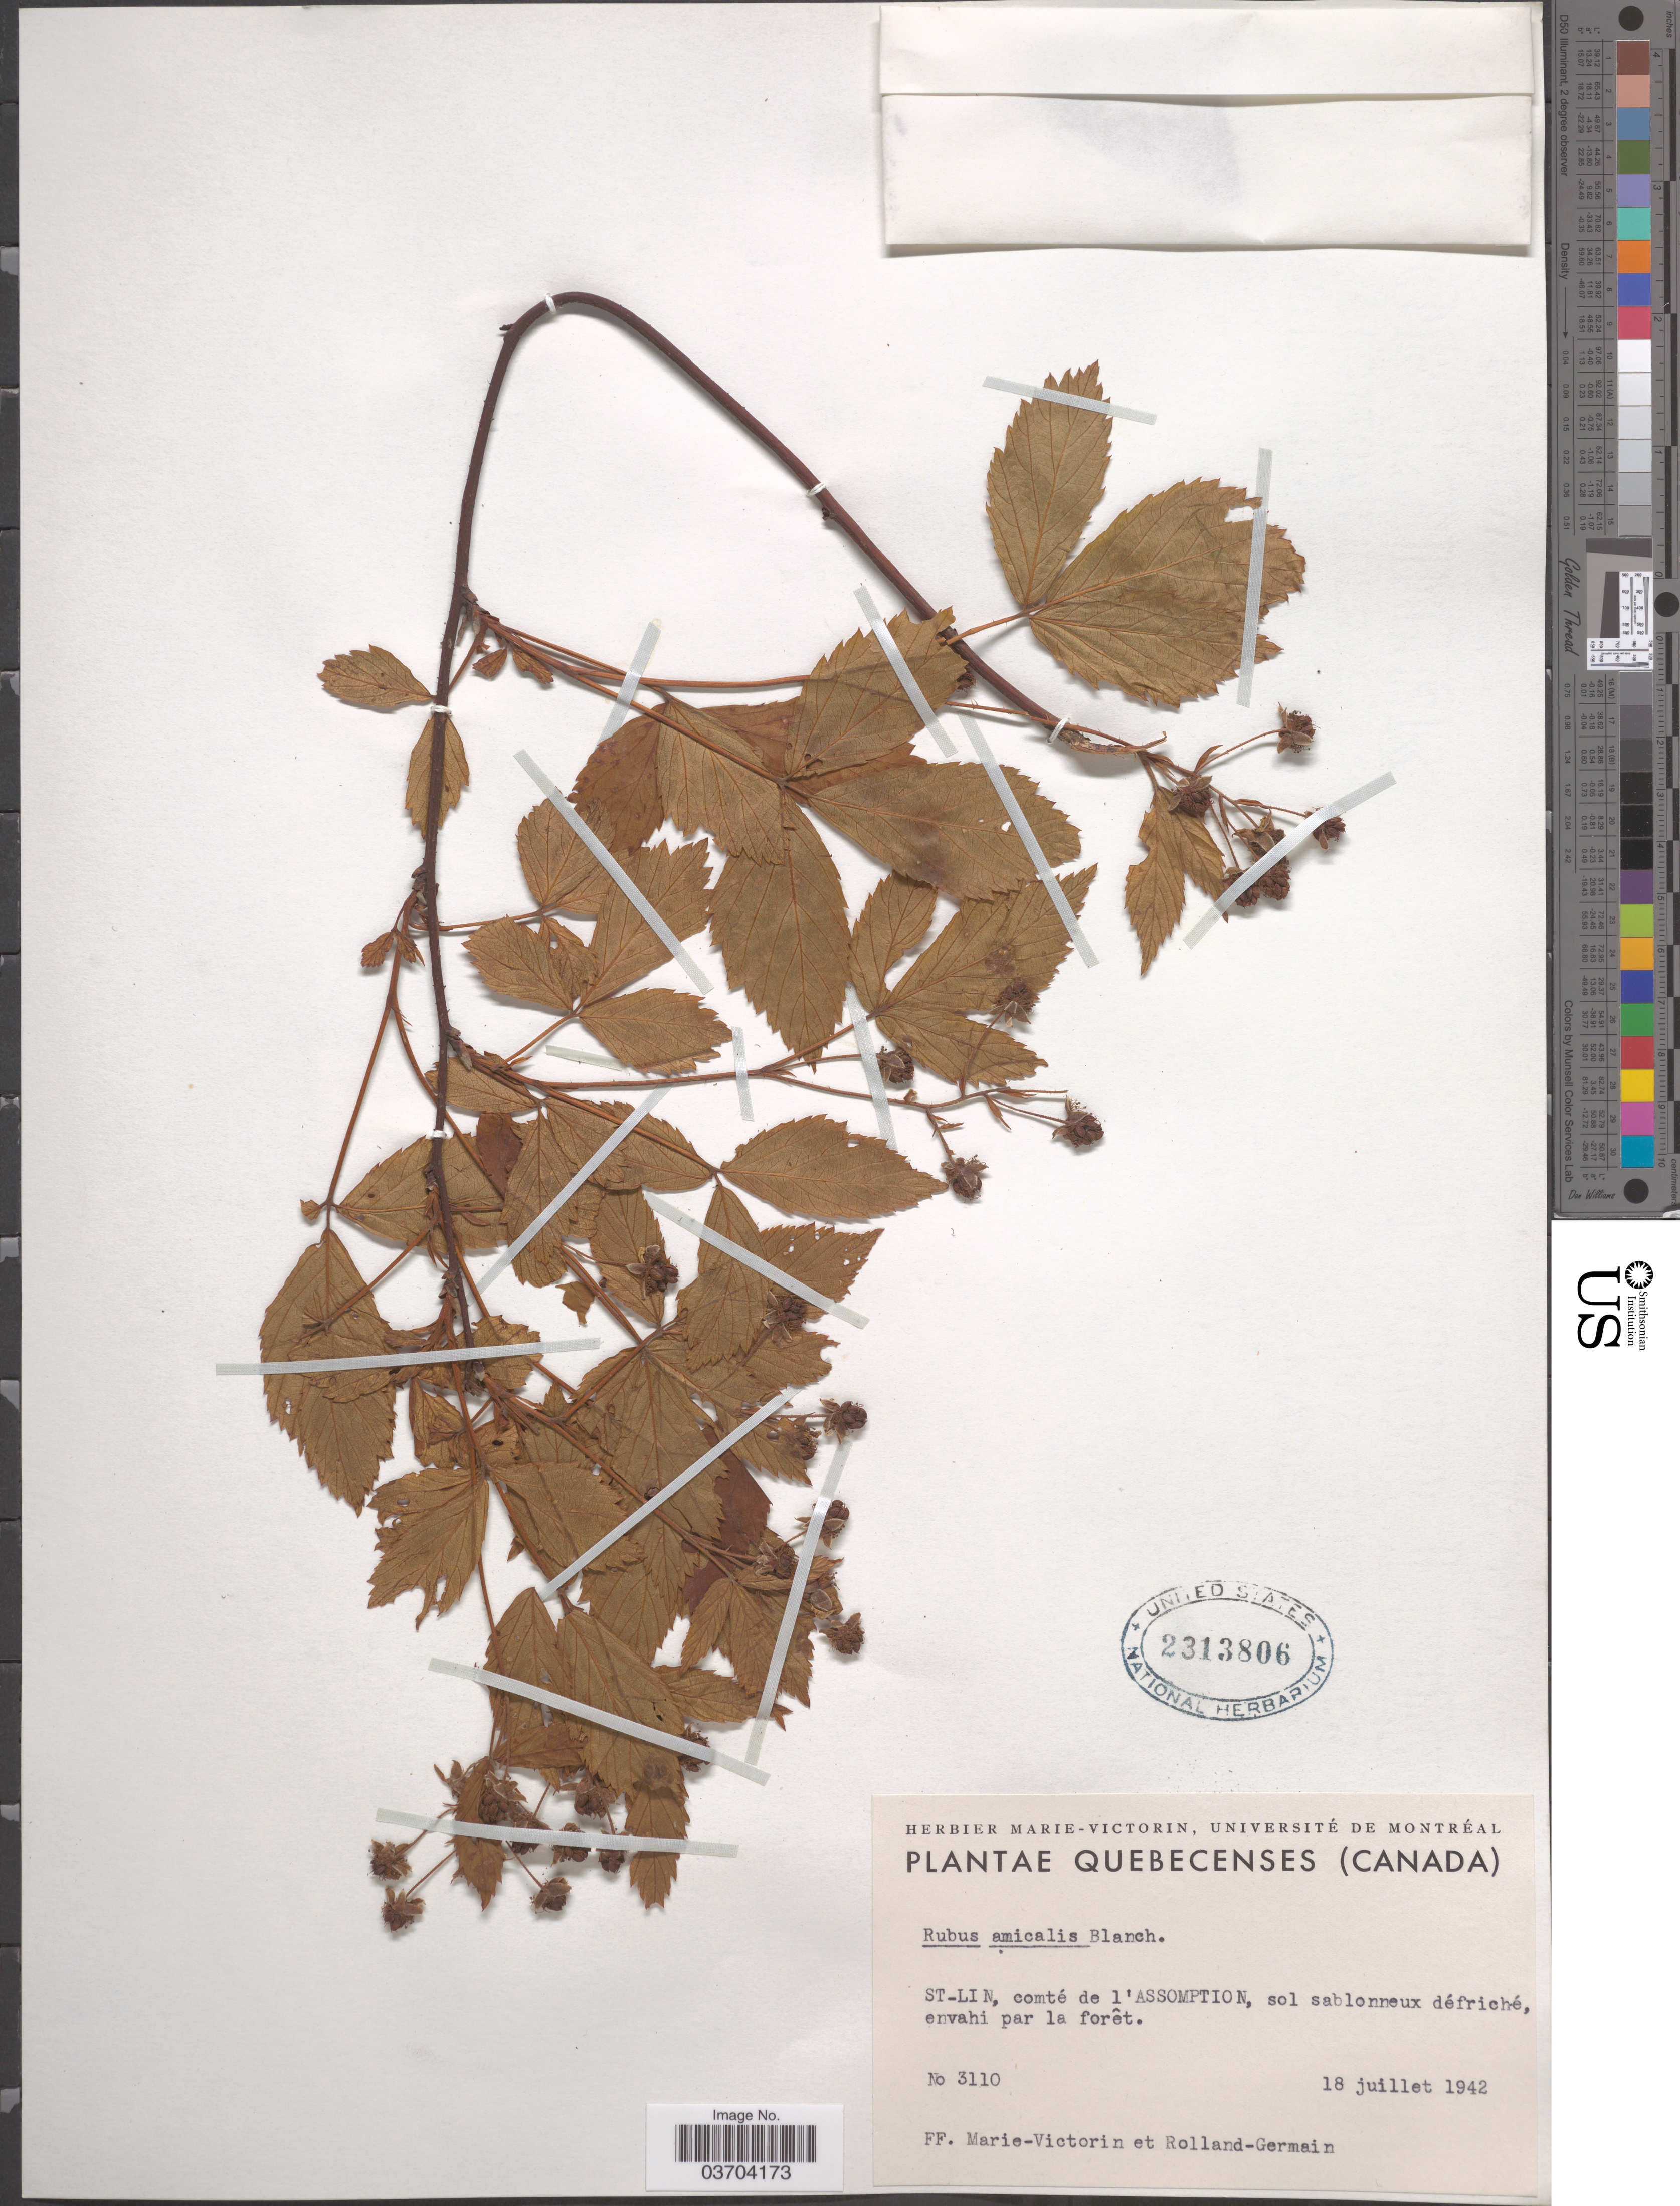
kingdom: Plantae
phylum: Tracheophyta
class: Magnoliopsida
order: Rosales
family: Rosaceae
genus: Rubus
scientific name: Rubus amicalis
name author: Blanch.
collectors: F. Marie-Victorin & Rolland-Germain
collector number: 3110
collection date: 1942-07-18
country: Canada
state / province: Quebec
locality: St-Lin, comté de l'Assomption, sol sablonneux défriché, envahi par la forêt.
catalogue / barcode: US 2313806